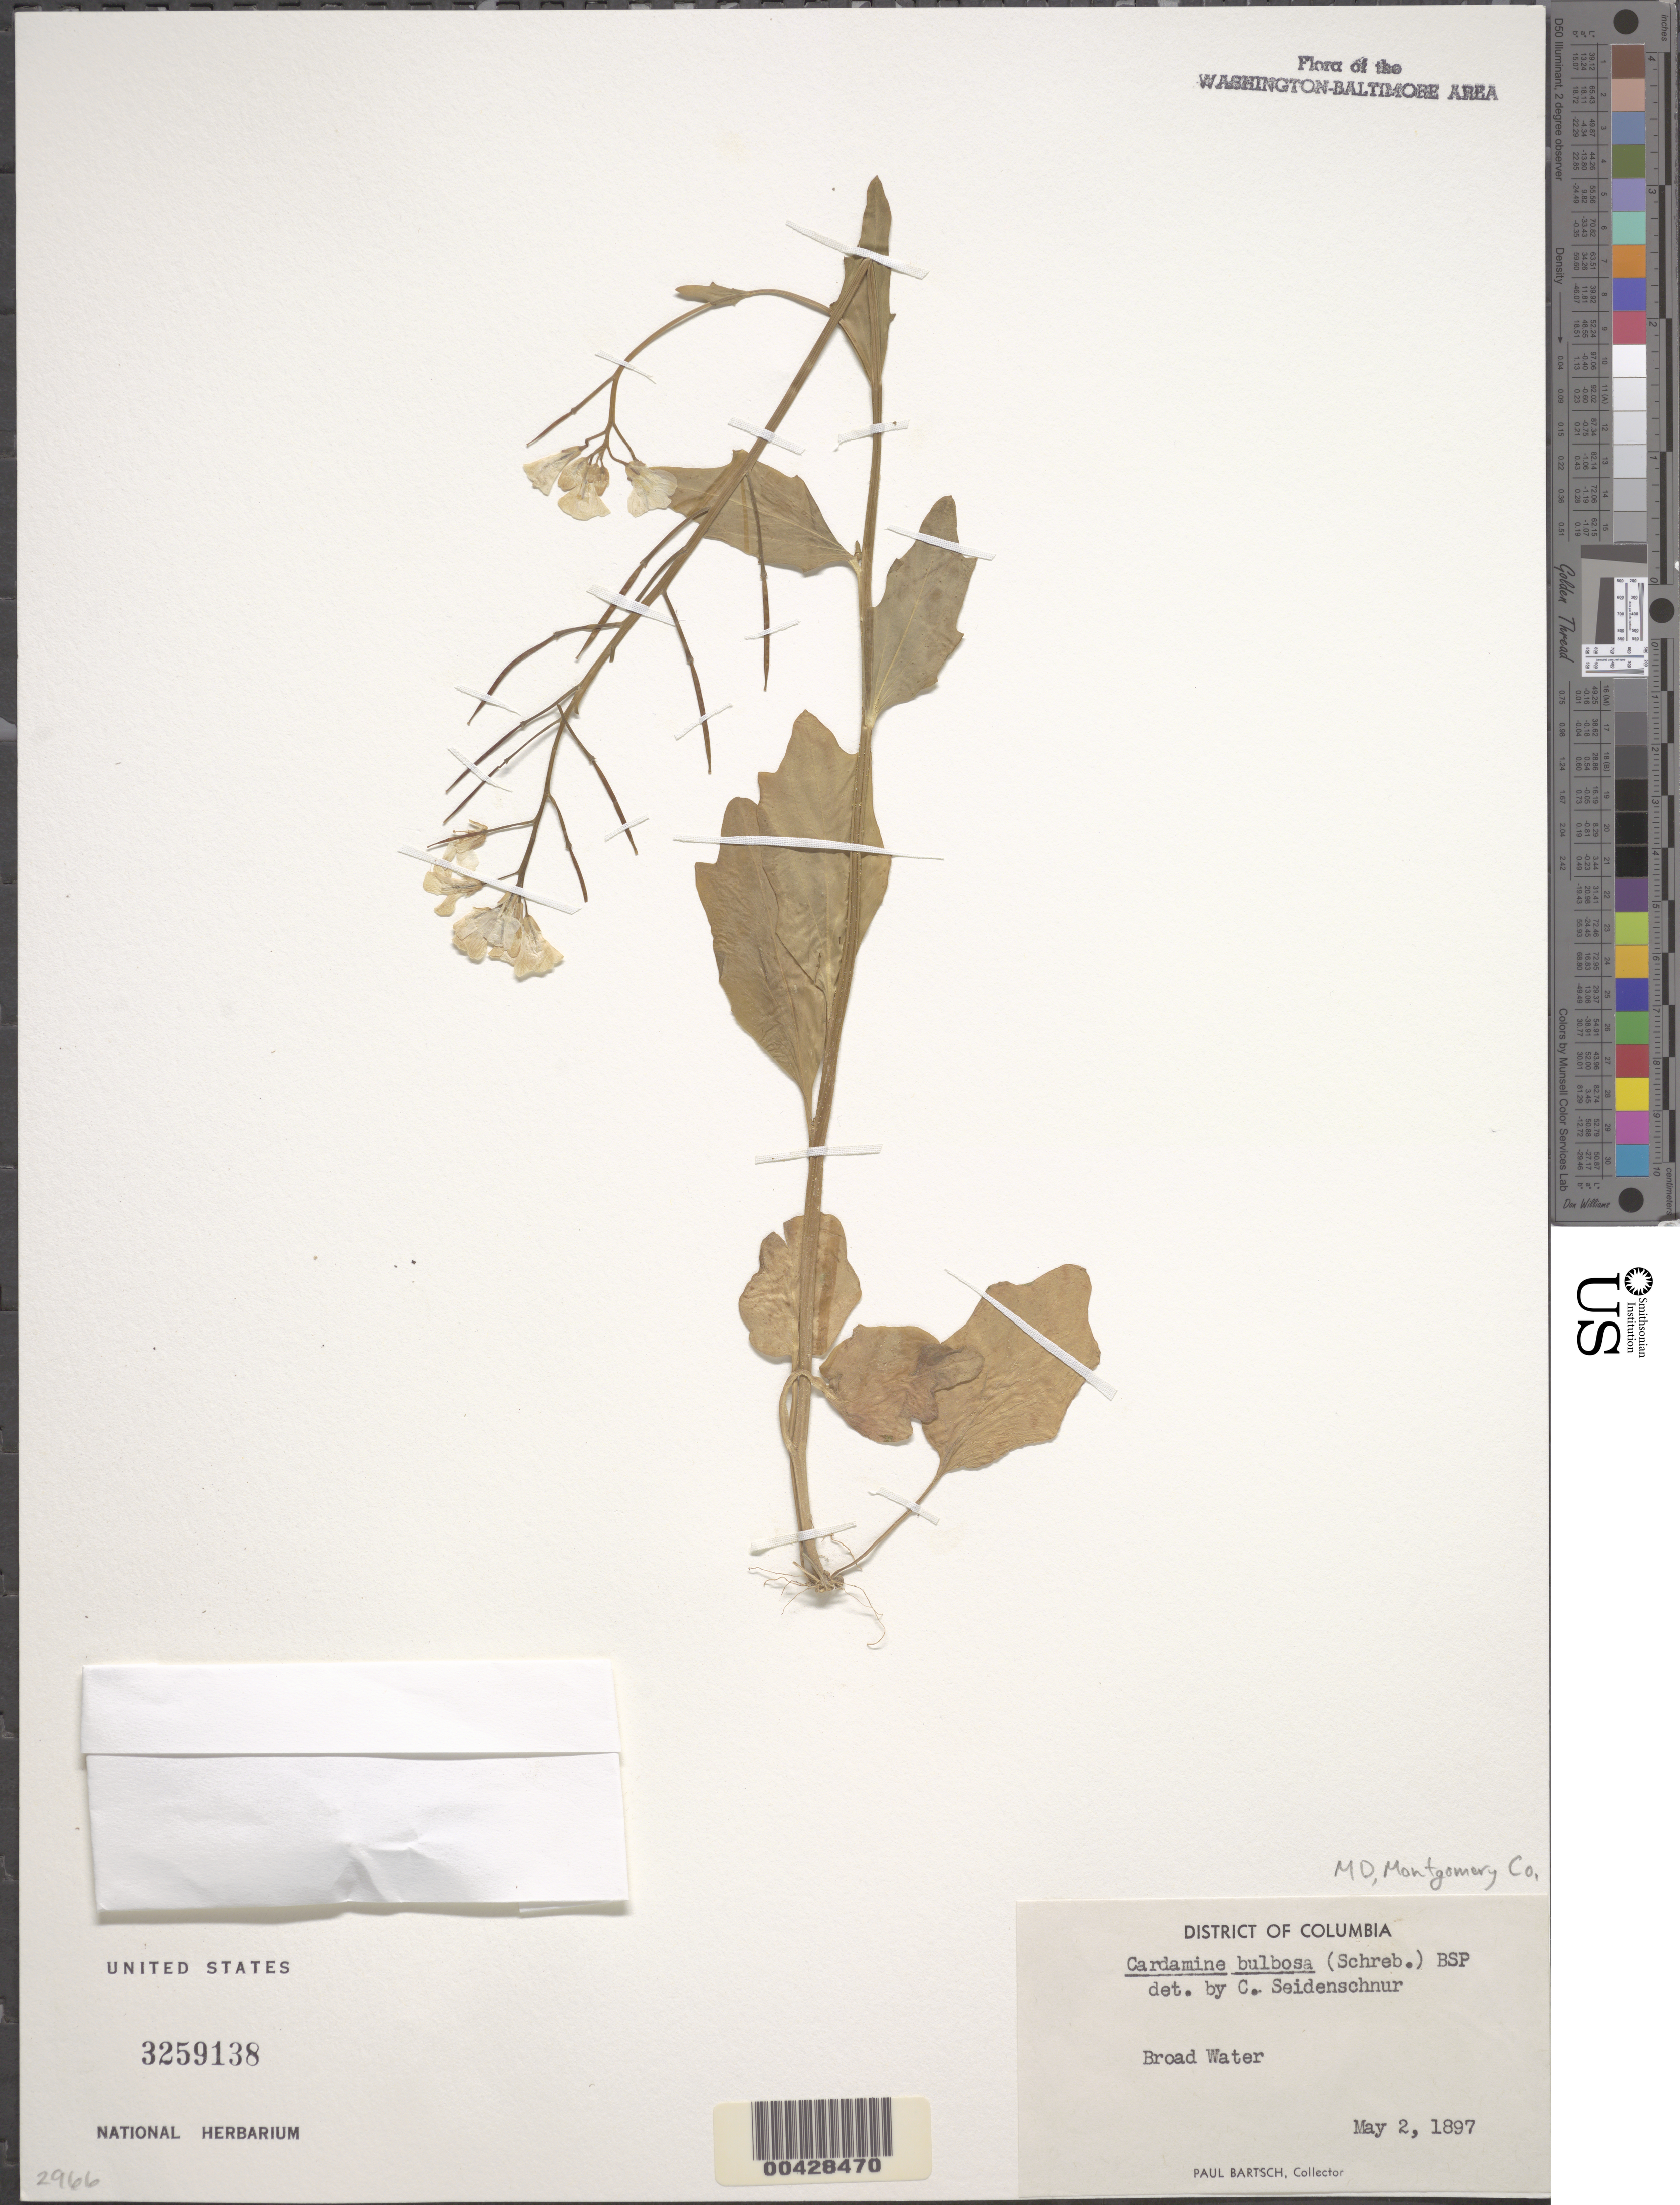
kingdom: Plantae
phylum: Tracheophyta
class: Magnoliopsida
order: Brassicales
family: Brassicaceae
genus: Cardamine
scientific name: Cardamine bulbosa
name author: (Schreb. ex Muhl.) Britton et al.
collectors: P. Bartsch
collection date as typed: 02 May 1897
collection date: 1897-05-02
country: United States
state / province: Maryland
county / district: Montgomery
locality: Broad Water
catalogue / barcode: US 3259138